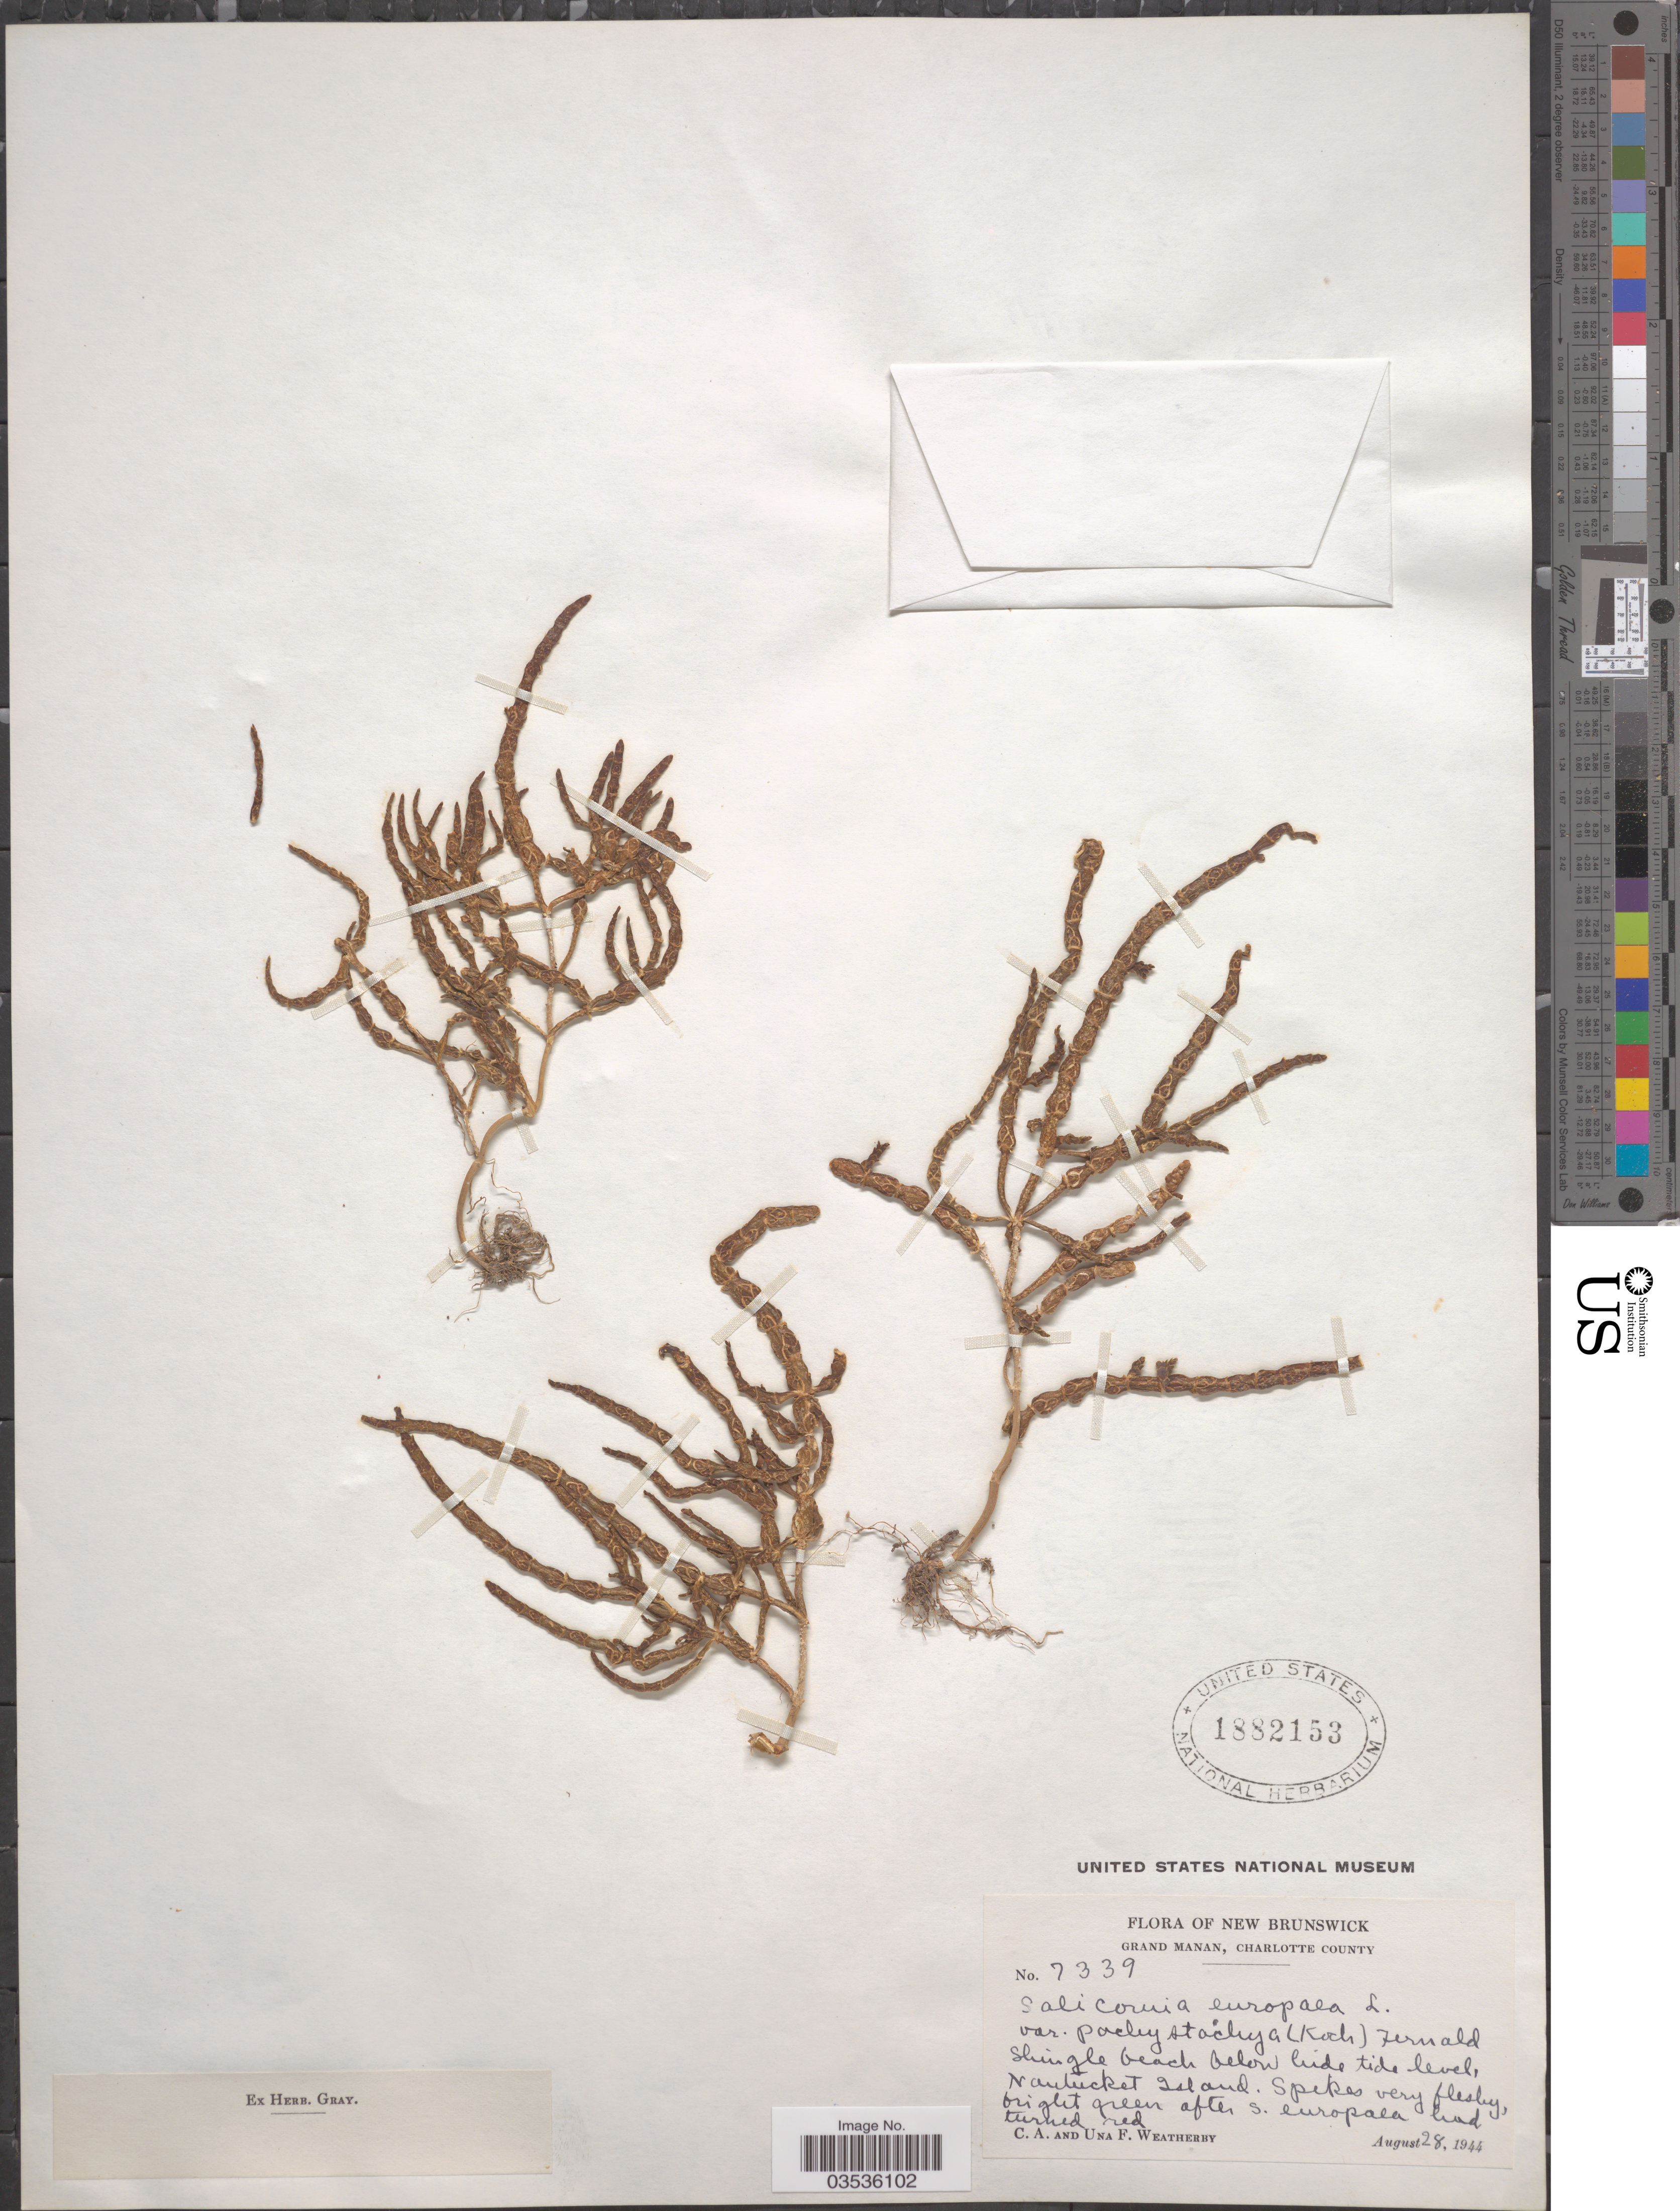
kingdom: Plantae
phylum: Tracheophyta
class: Magnoliopsida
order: Caryophyllales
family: Amaranthaceae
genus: Salicornia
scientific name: Salicornia europaea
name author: L.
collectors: C. A. Weatherby & U. Weatherby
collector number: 7339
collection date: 1944-08-28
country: Canada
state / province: New Brunswick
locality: Grand Manan, Charlotte County. Fernald Shingle beach below hide tide level, Nantucket Island.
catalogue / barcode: US 1882153